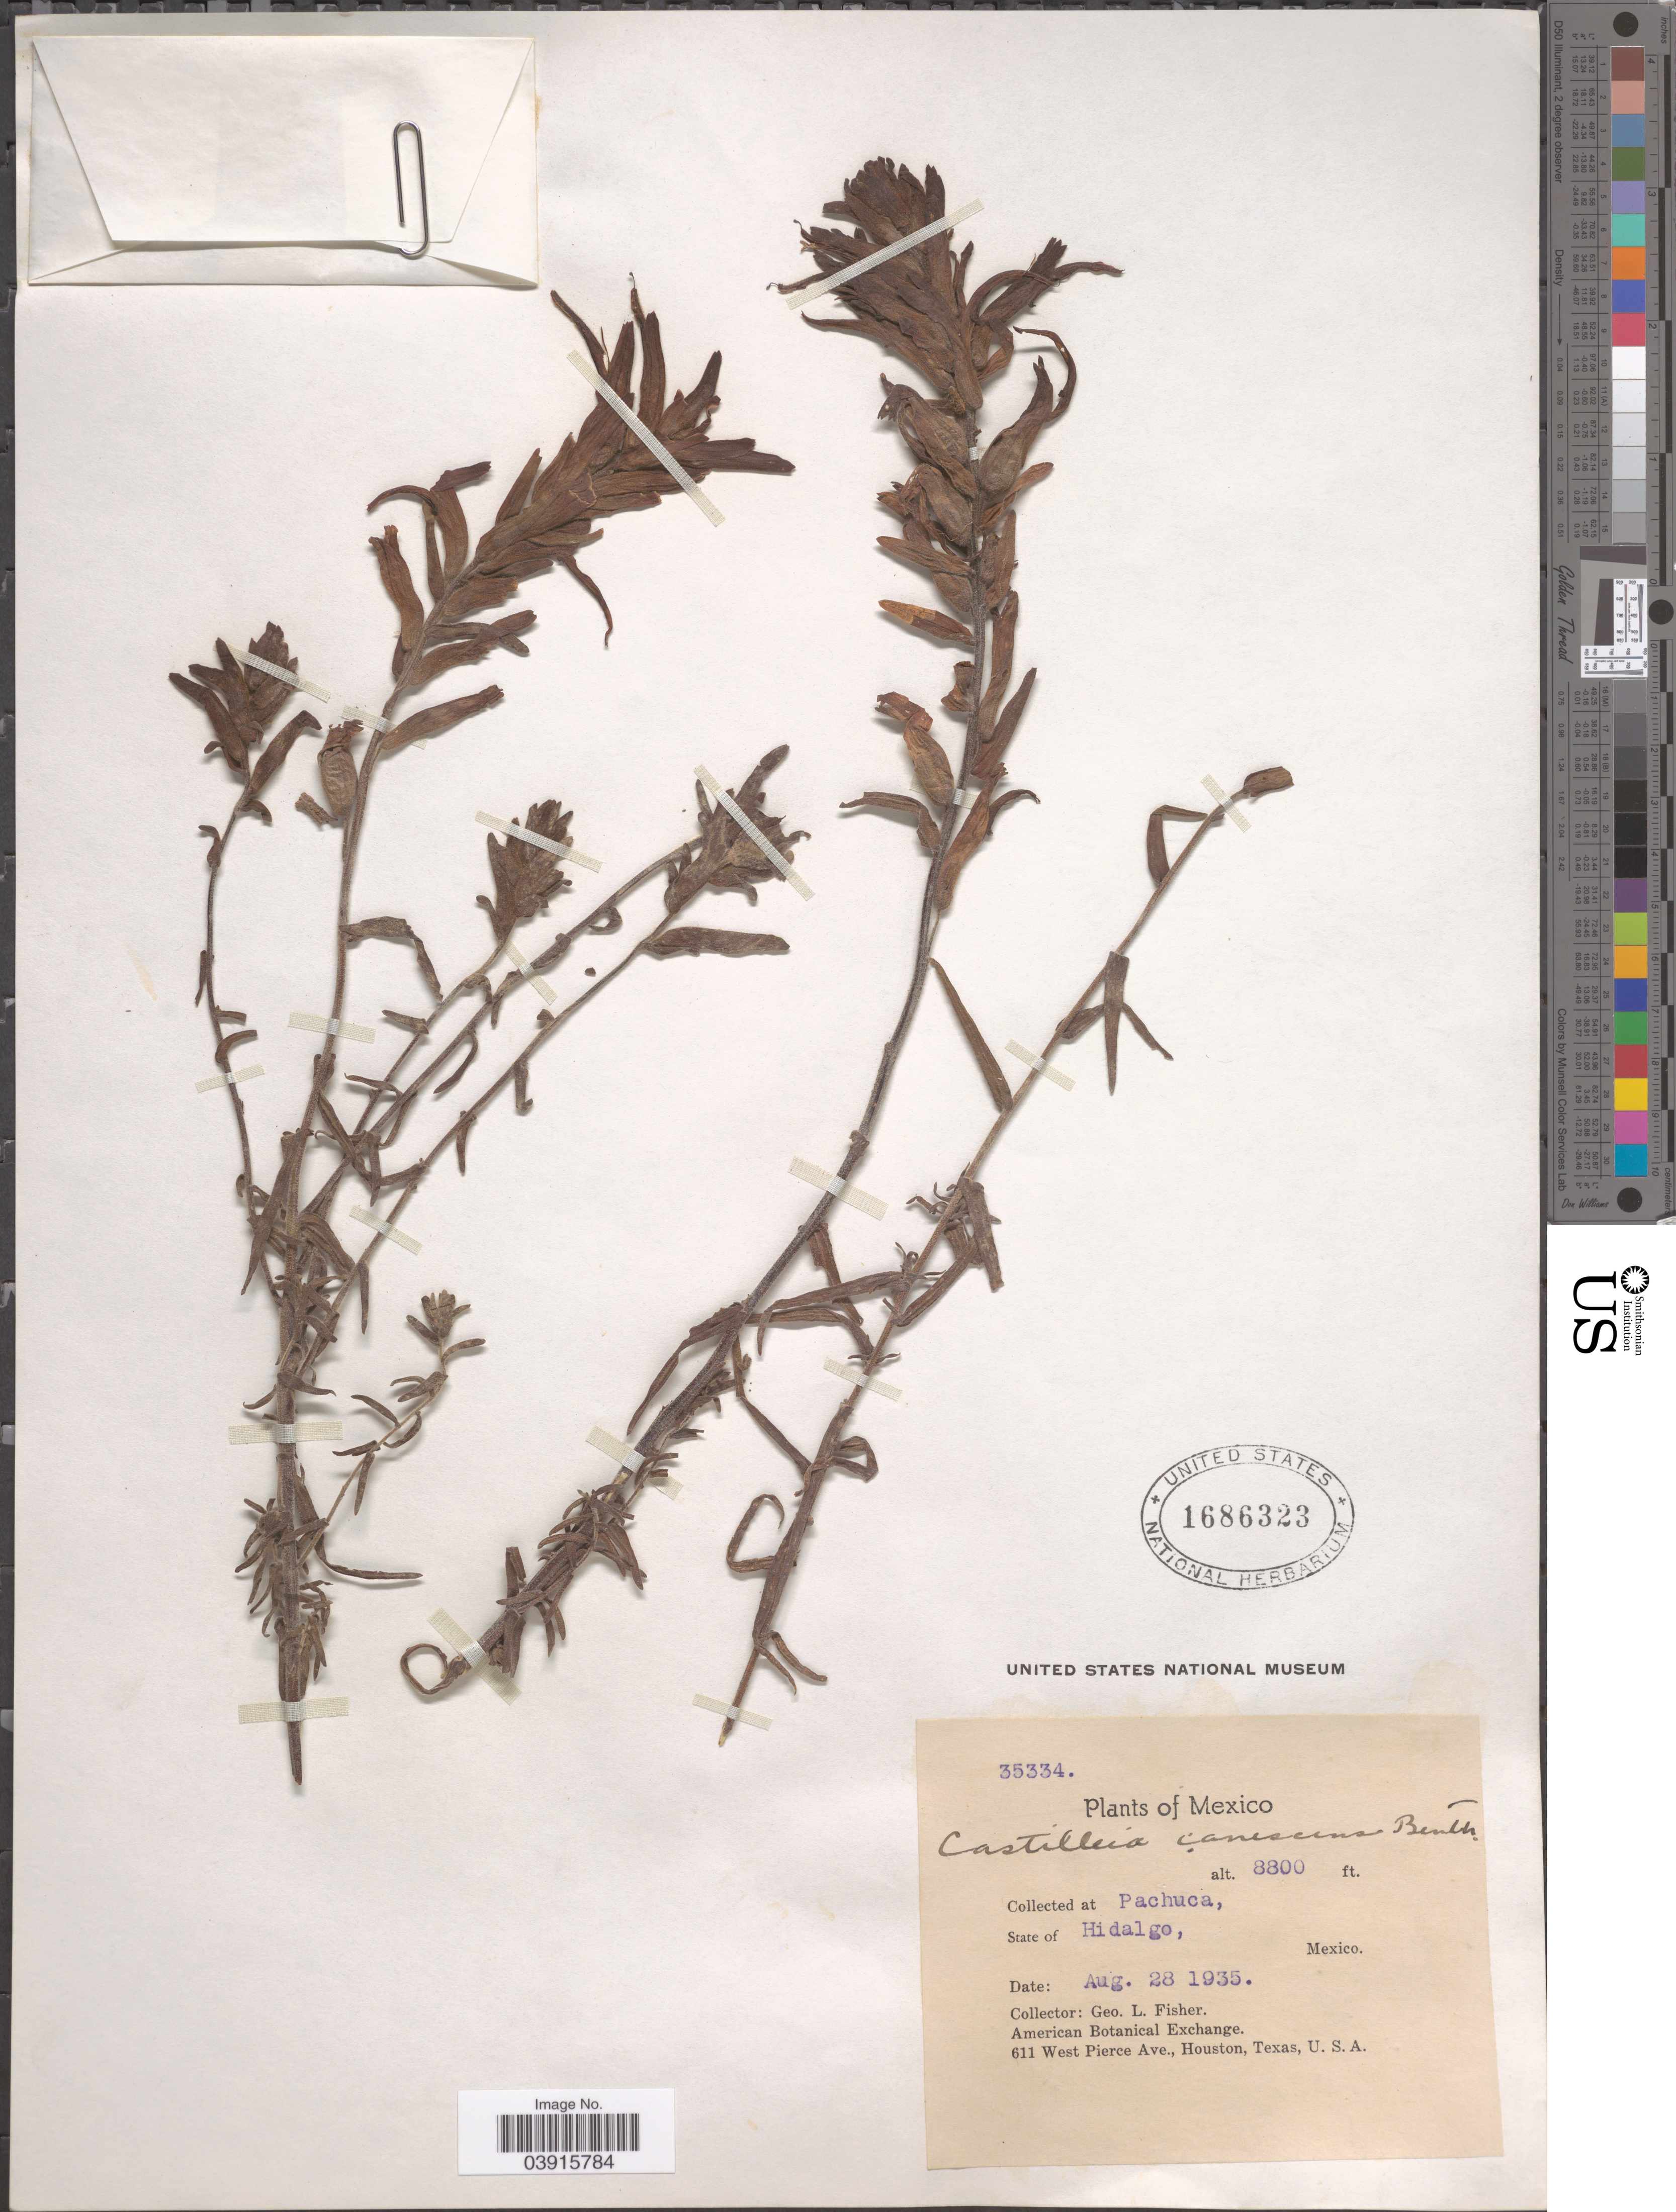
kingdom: Plantae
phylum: Tracheophyta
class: Magnoliopsida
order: Lamiales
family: Orobanchaceae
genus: Castilleja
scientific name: Castilleja tenuiflora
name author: Benth.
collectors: G. L. Fisher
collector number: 35334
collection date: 1935-08-28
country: Mexico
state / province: Hidalgo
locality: At Pachuca.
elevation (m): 2682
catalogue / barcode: US 1686323